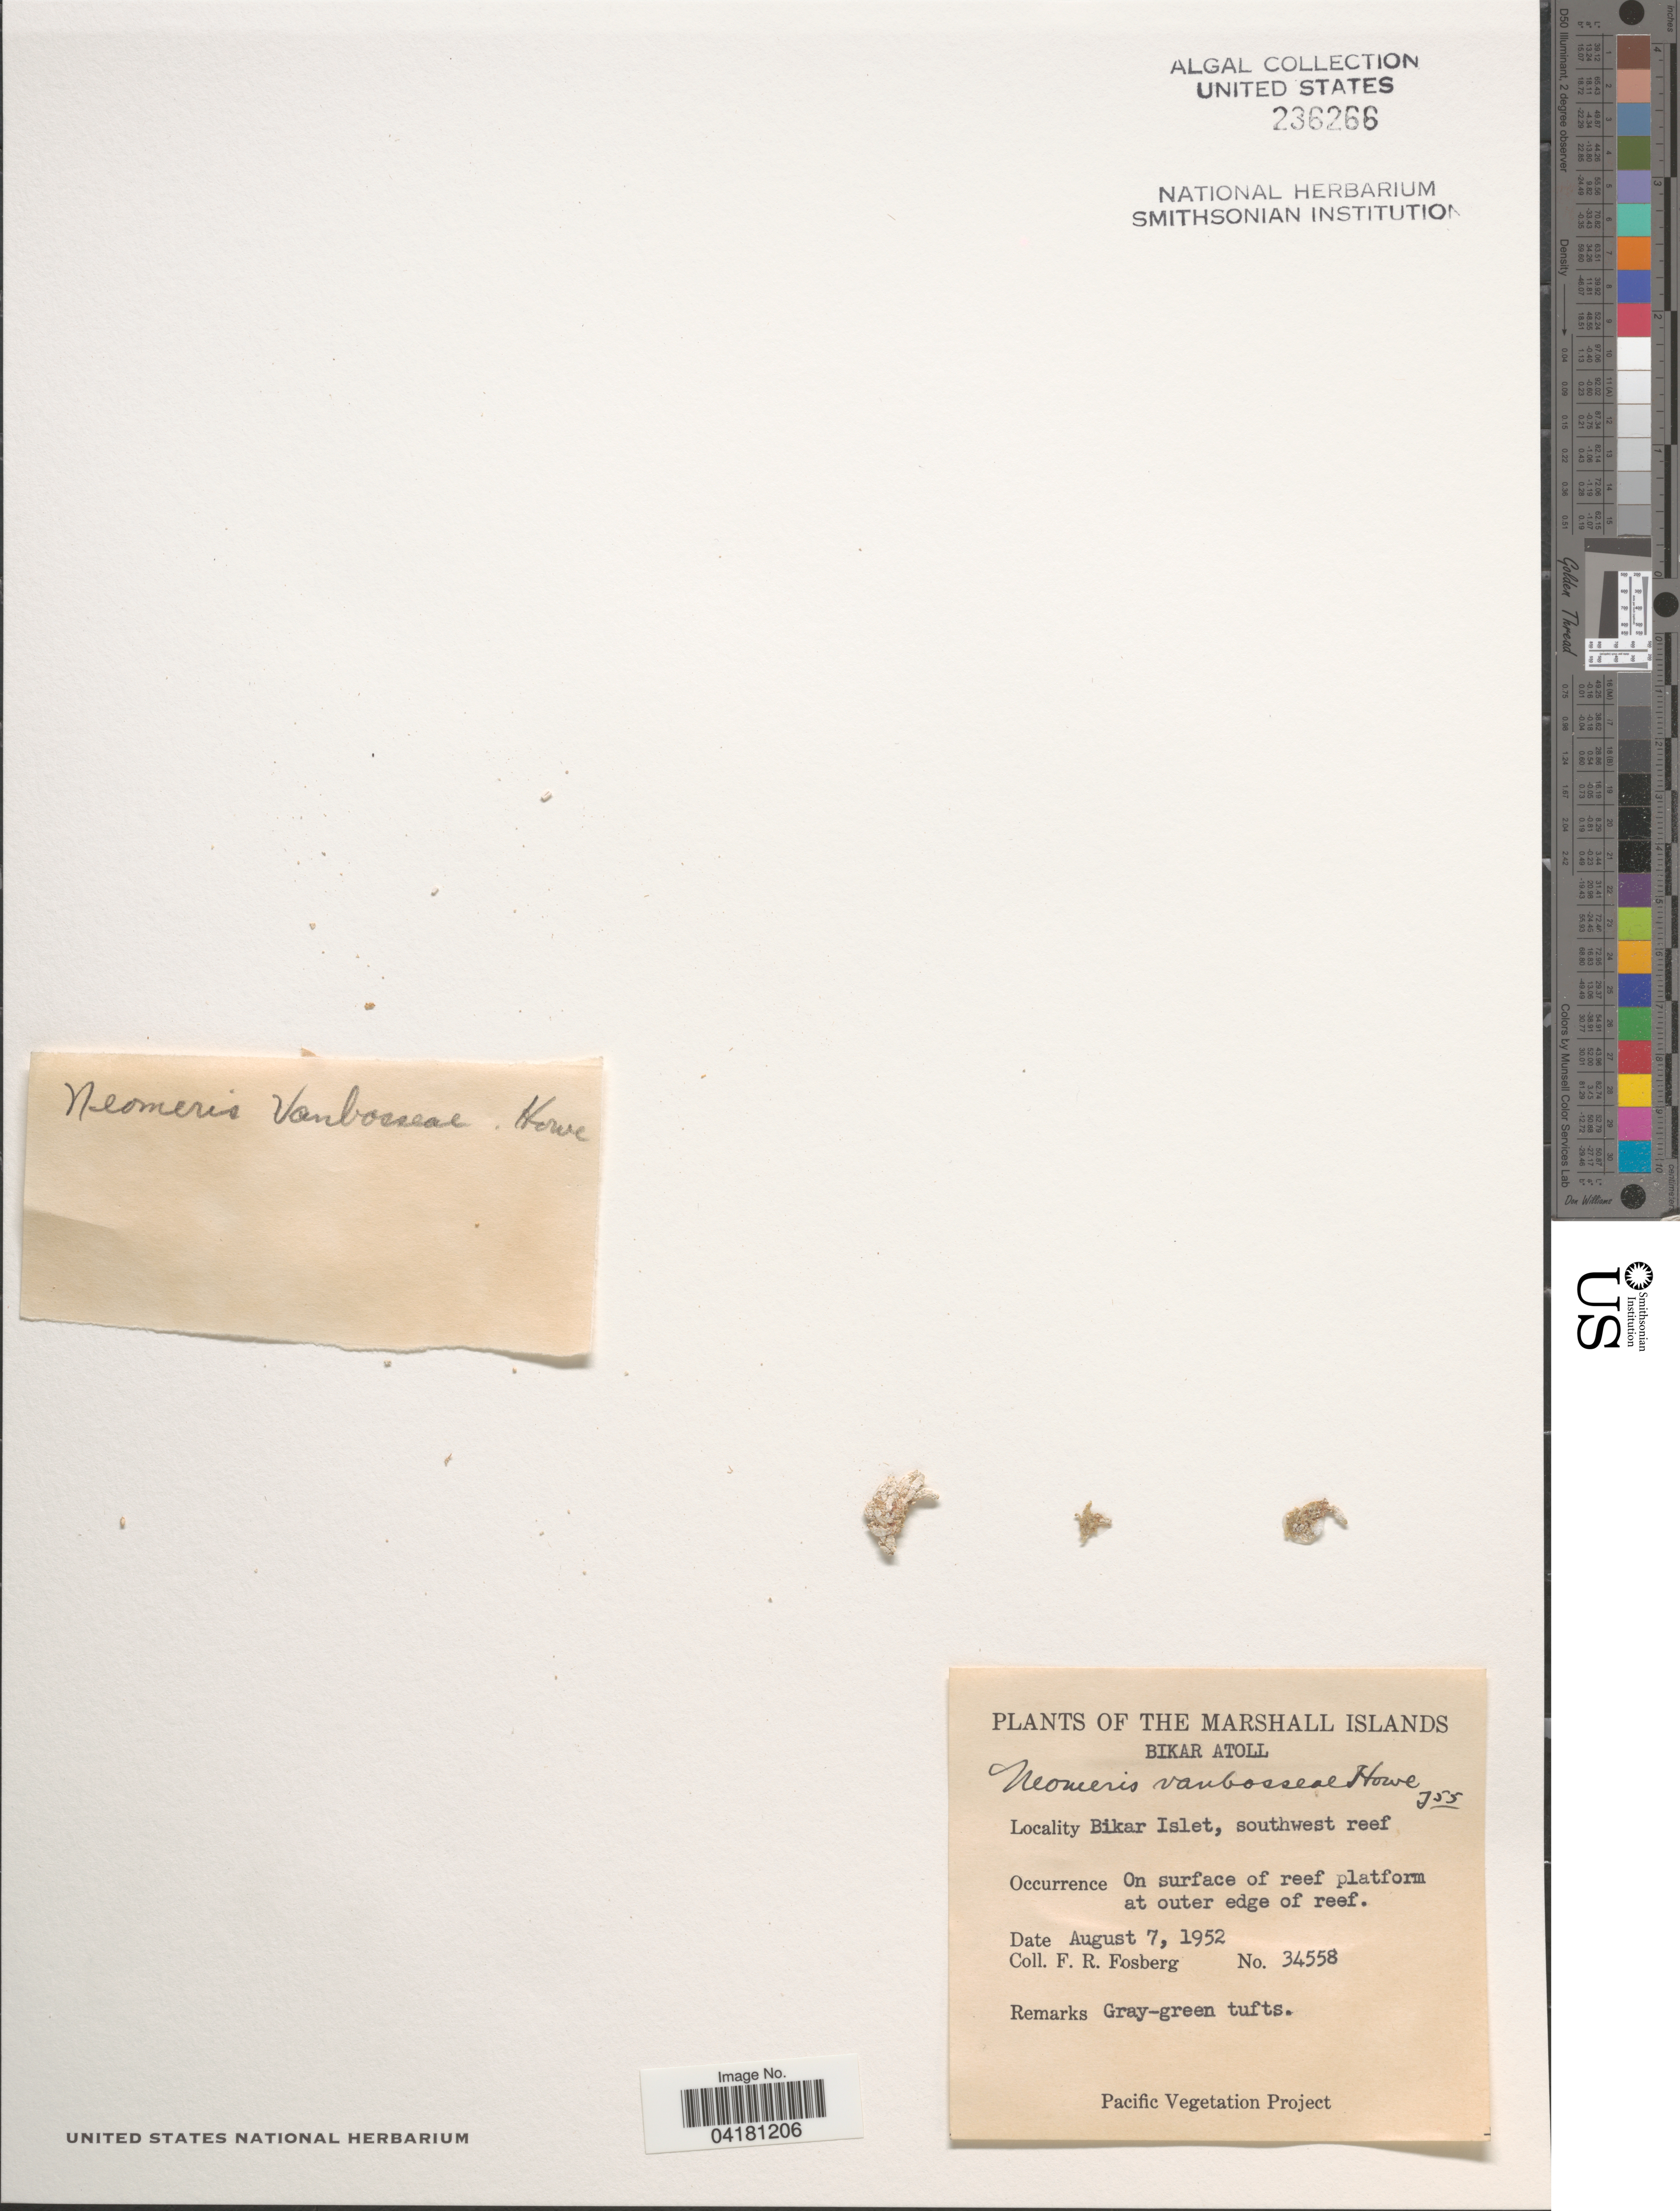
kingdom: Plantae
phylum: Chlorophyta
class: Ulvophyceae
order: Dasycladales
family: Dasycladaceae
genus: Neomeris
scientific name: Neomeris vanbosseae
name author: M. Howe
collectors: F. R. Fosberg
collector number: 34558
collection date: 1952-08-07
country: Marshall Islands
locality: Bikar Atoll. Bikar Islet, southwest reef.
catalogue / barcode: US 236266